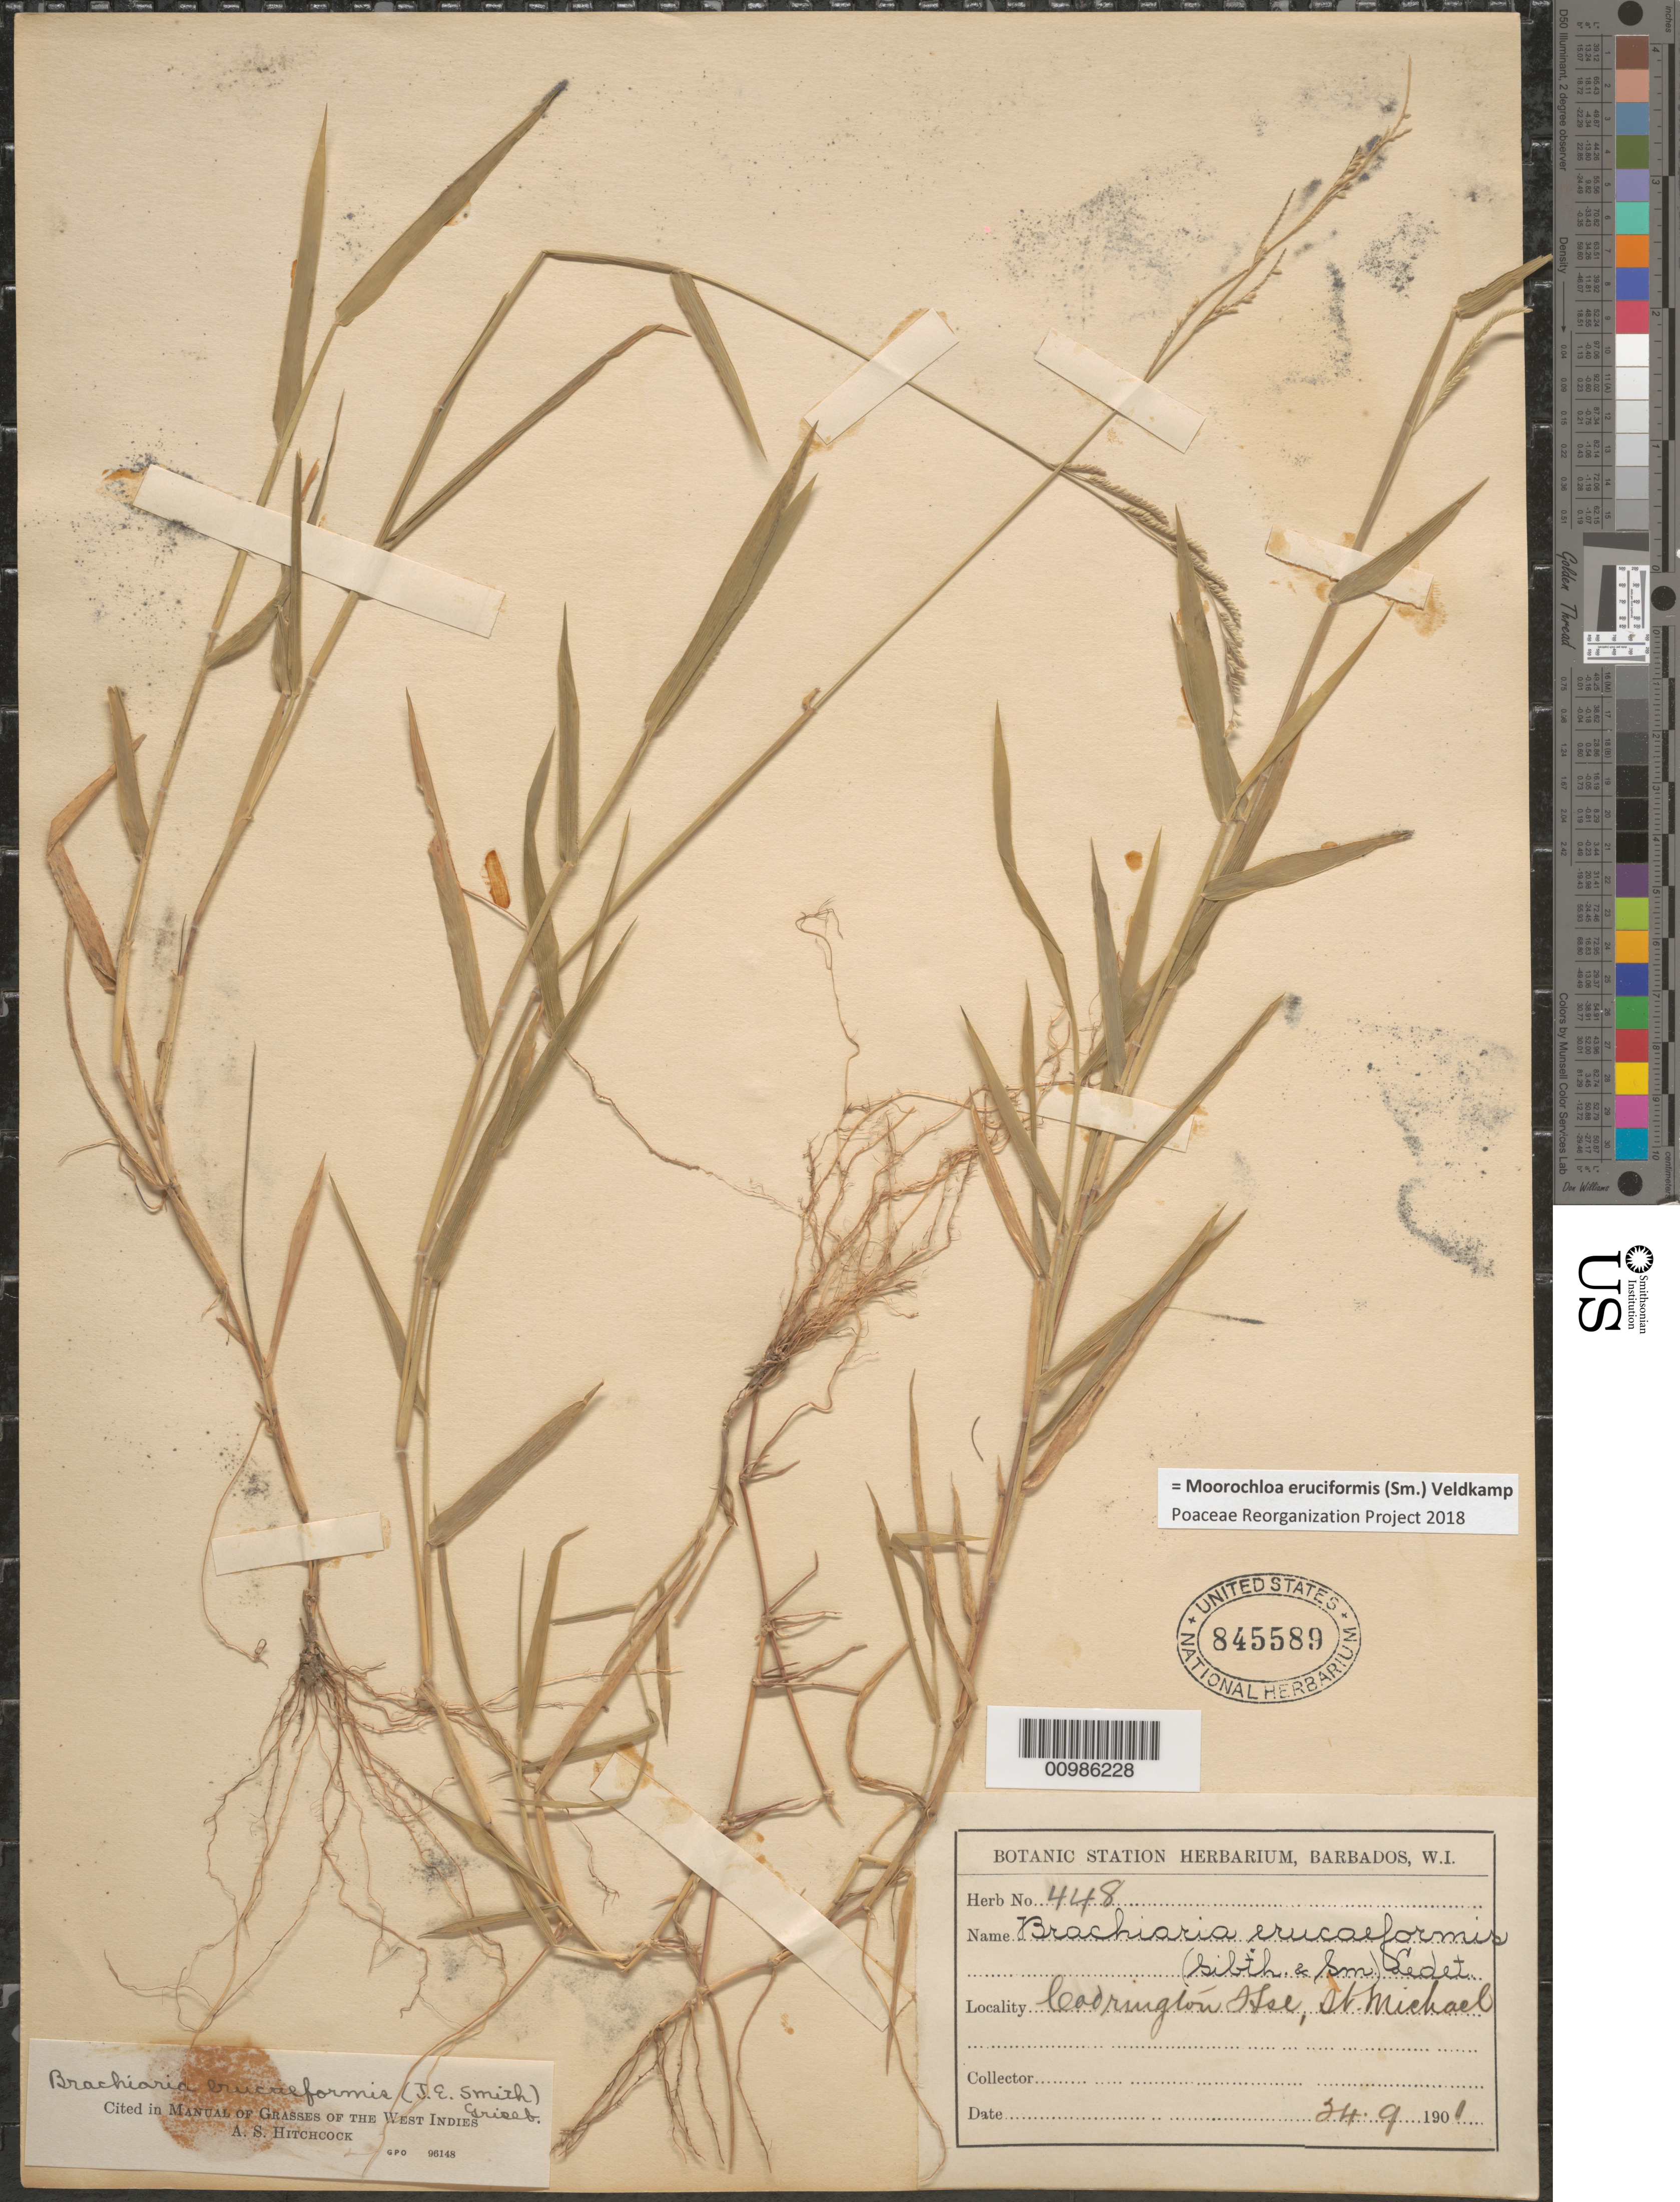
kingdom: Plantae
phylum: Tracheophyta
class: Liliopsida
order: Poales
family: Poaceae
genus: Moorochloa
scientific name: Moorochloa eruciformis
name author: (Sm.) Veldkamp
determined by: Poaceae Reorganization Project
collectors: ex herb. Bot. Sta. Barbados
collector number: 448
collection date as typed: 24 Sep 1901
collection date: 1901-09-24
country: Barbados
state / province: Saint Michael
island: Barbados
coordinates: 0 N, 0 E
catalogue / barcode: US 845589